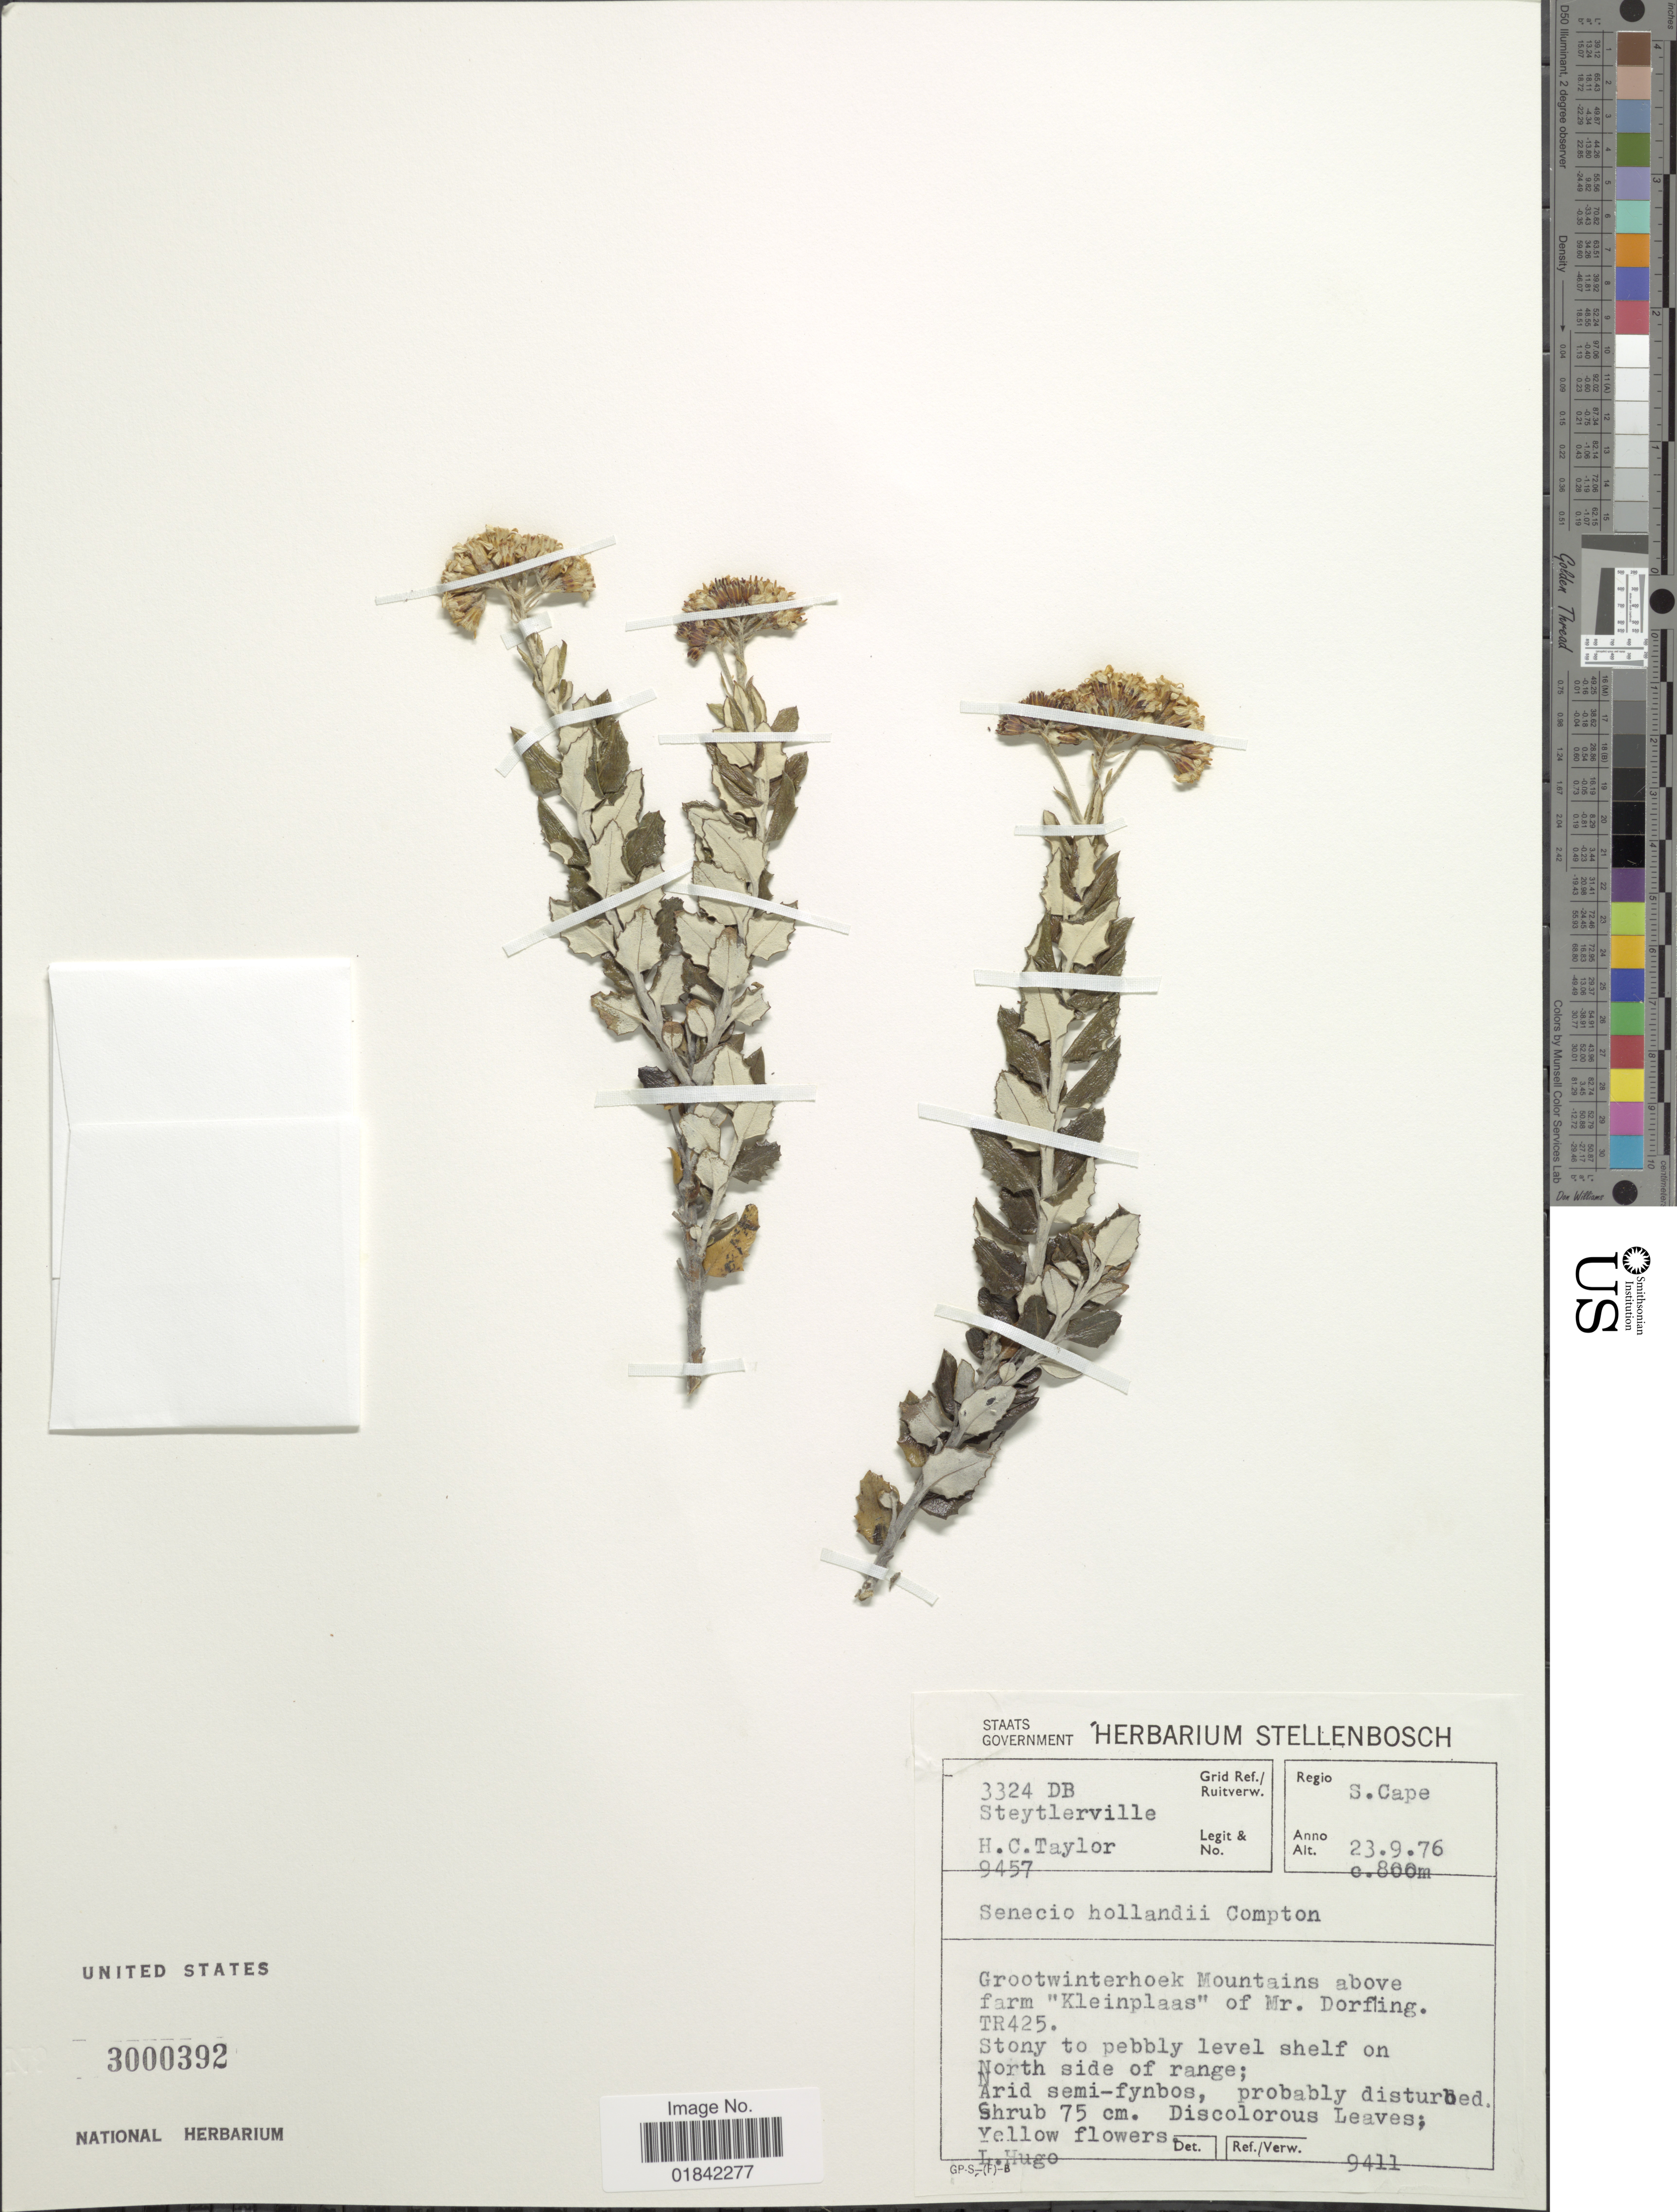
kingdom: Plantae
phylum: Tracheophyta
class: Magnoliopsida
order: Asterales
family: Asteraceae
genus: Senecio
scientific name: Senecio hollandii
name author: Compton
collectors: H. Taylor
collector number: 9457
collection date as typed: Transcribed d/m/y: 23/9/76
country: South Africa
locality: S. Cape, Grootwinterhoek Mountains above farm "Kleinplaas" of Mr. Dorfling, TR425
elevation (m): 800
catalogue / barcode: US 3000392